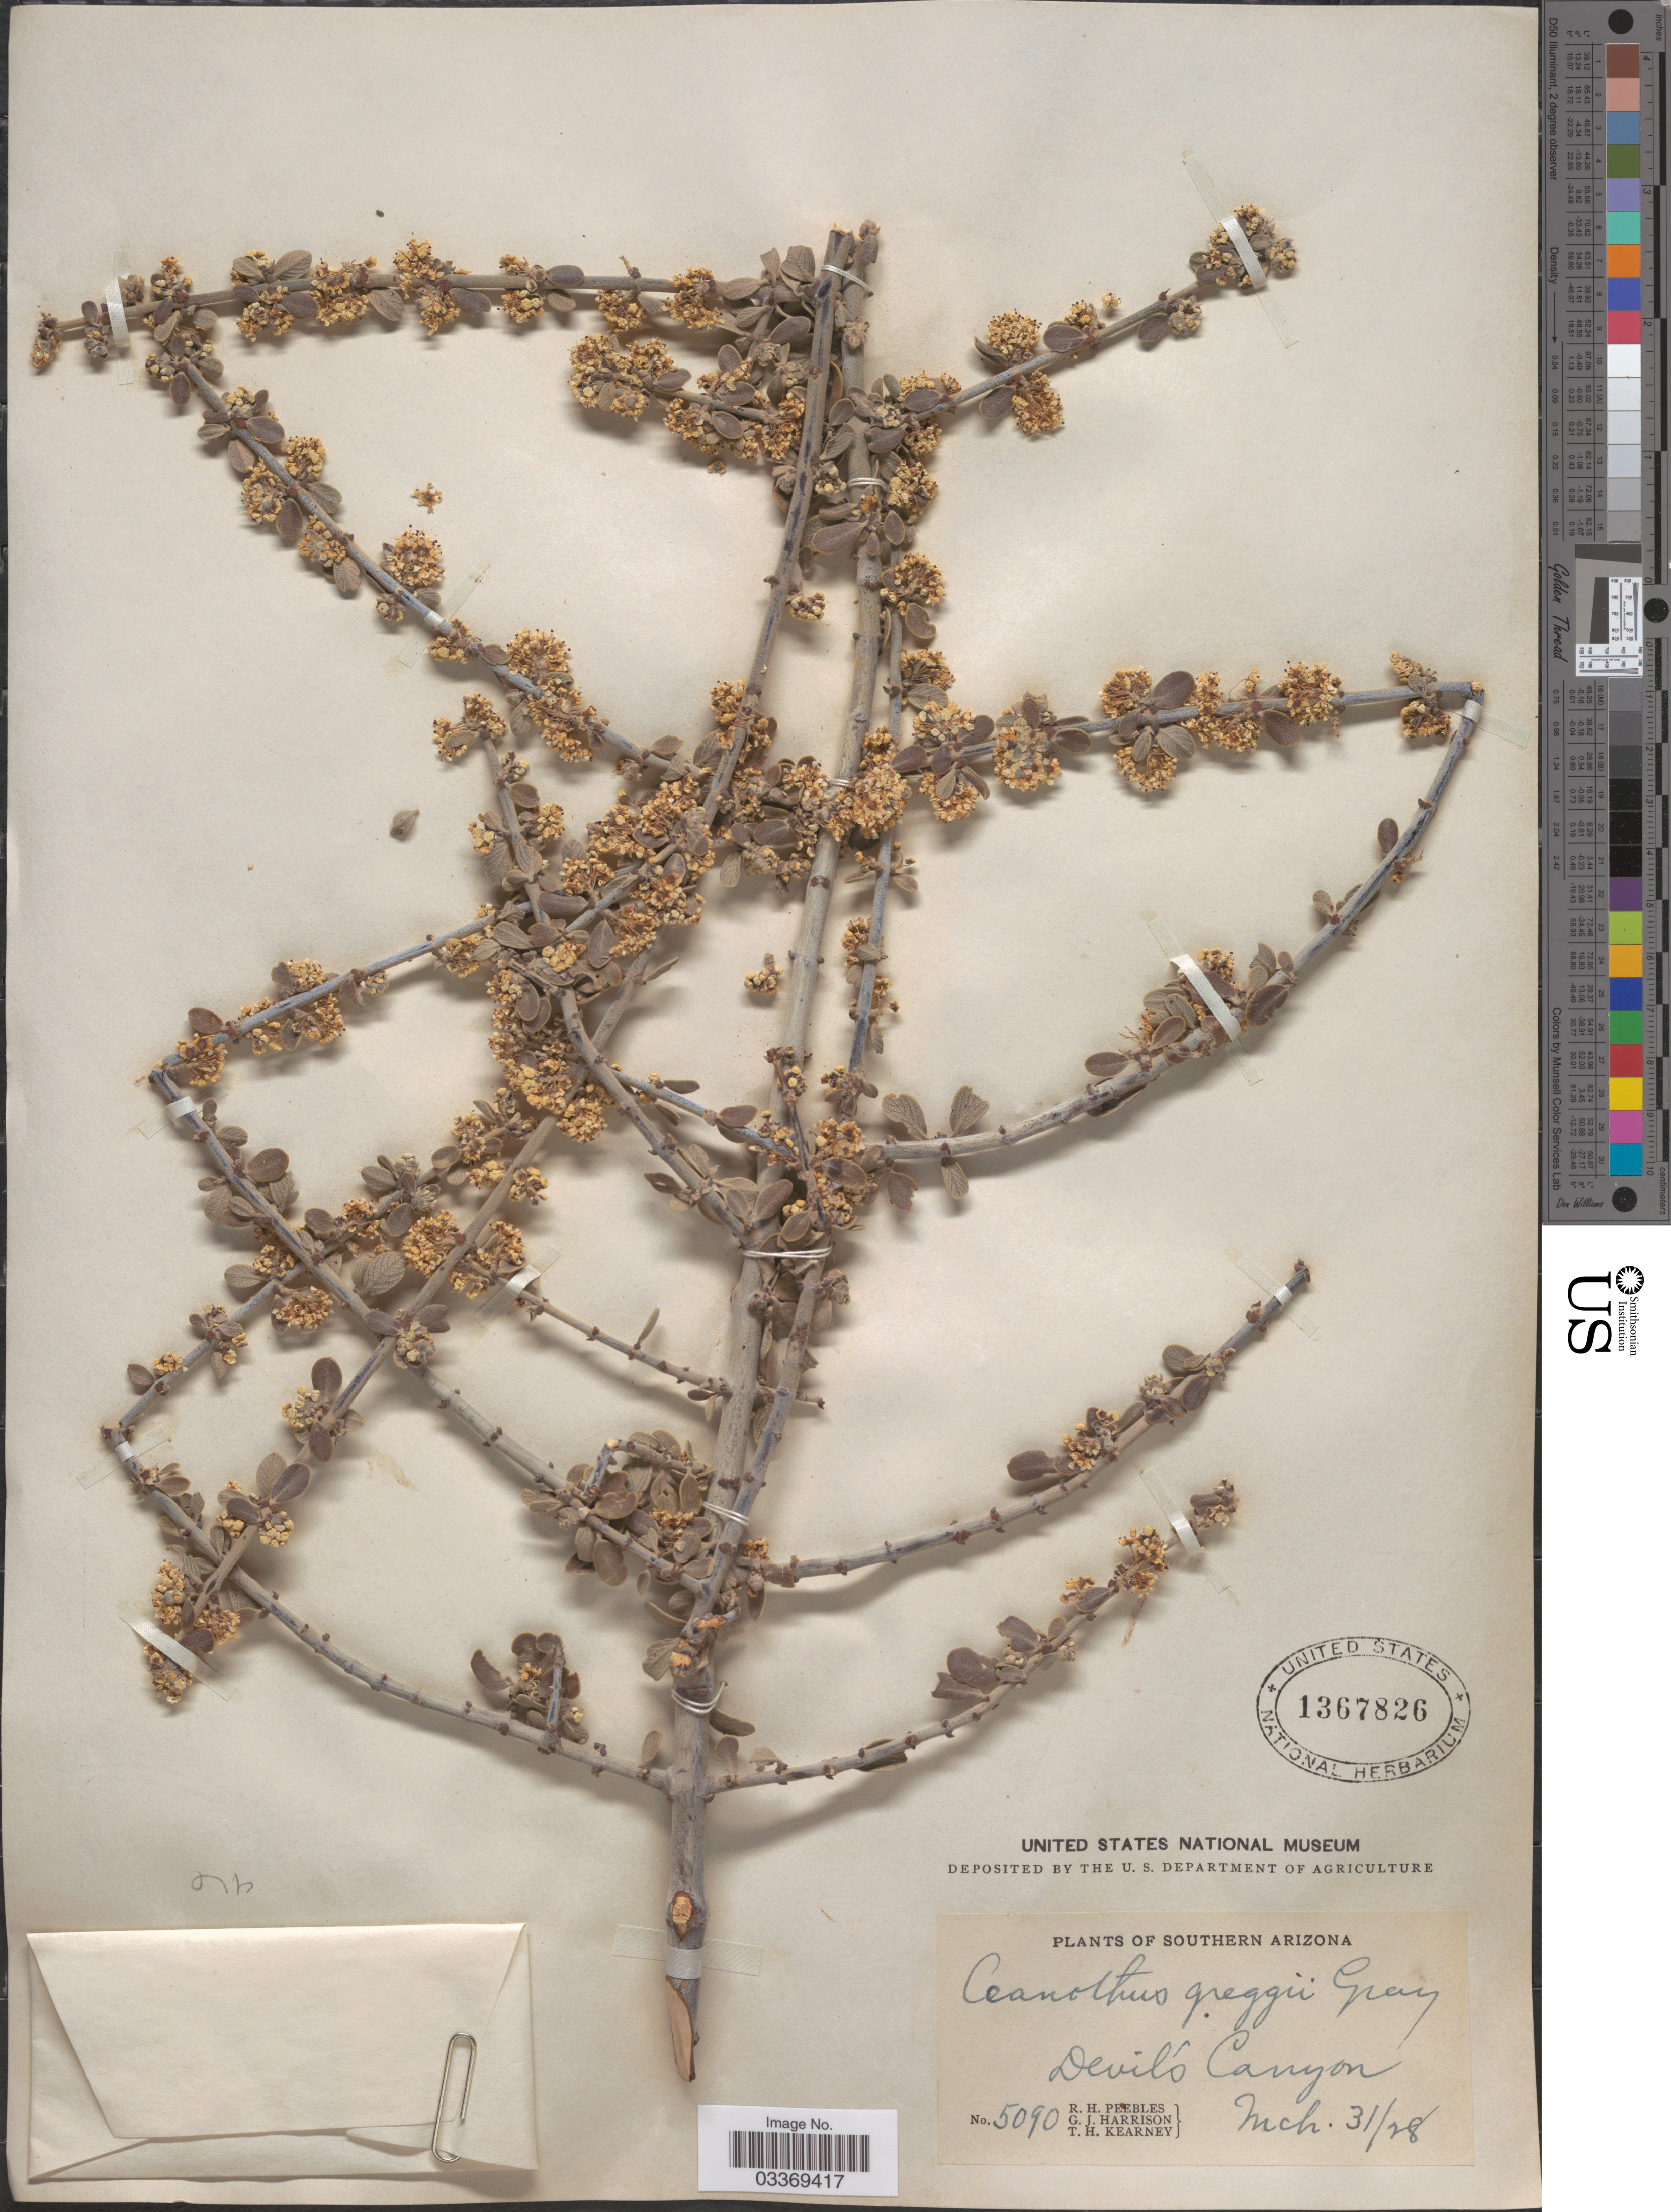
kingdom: Plantae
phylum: Tracheophyta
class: Magnoliopsida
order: Rosales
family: Rhamnaceae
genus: Ceanothus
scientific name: Ceanothus greggii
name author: A. Gray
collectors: R. H. Peebles, G. J. Harrison & T. H. Kearney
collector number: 5090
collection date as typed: Transcribed d/m/y: 3/3/28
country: United States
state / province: Arizona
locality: Southern Arizona. Devil's Canyon.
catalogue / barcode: US 1367826